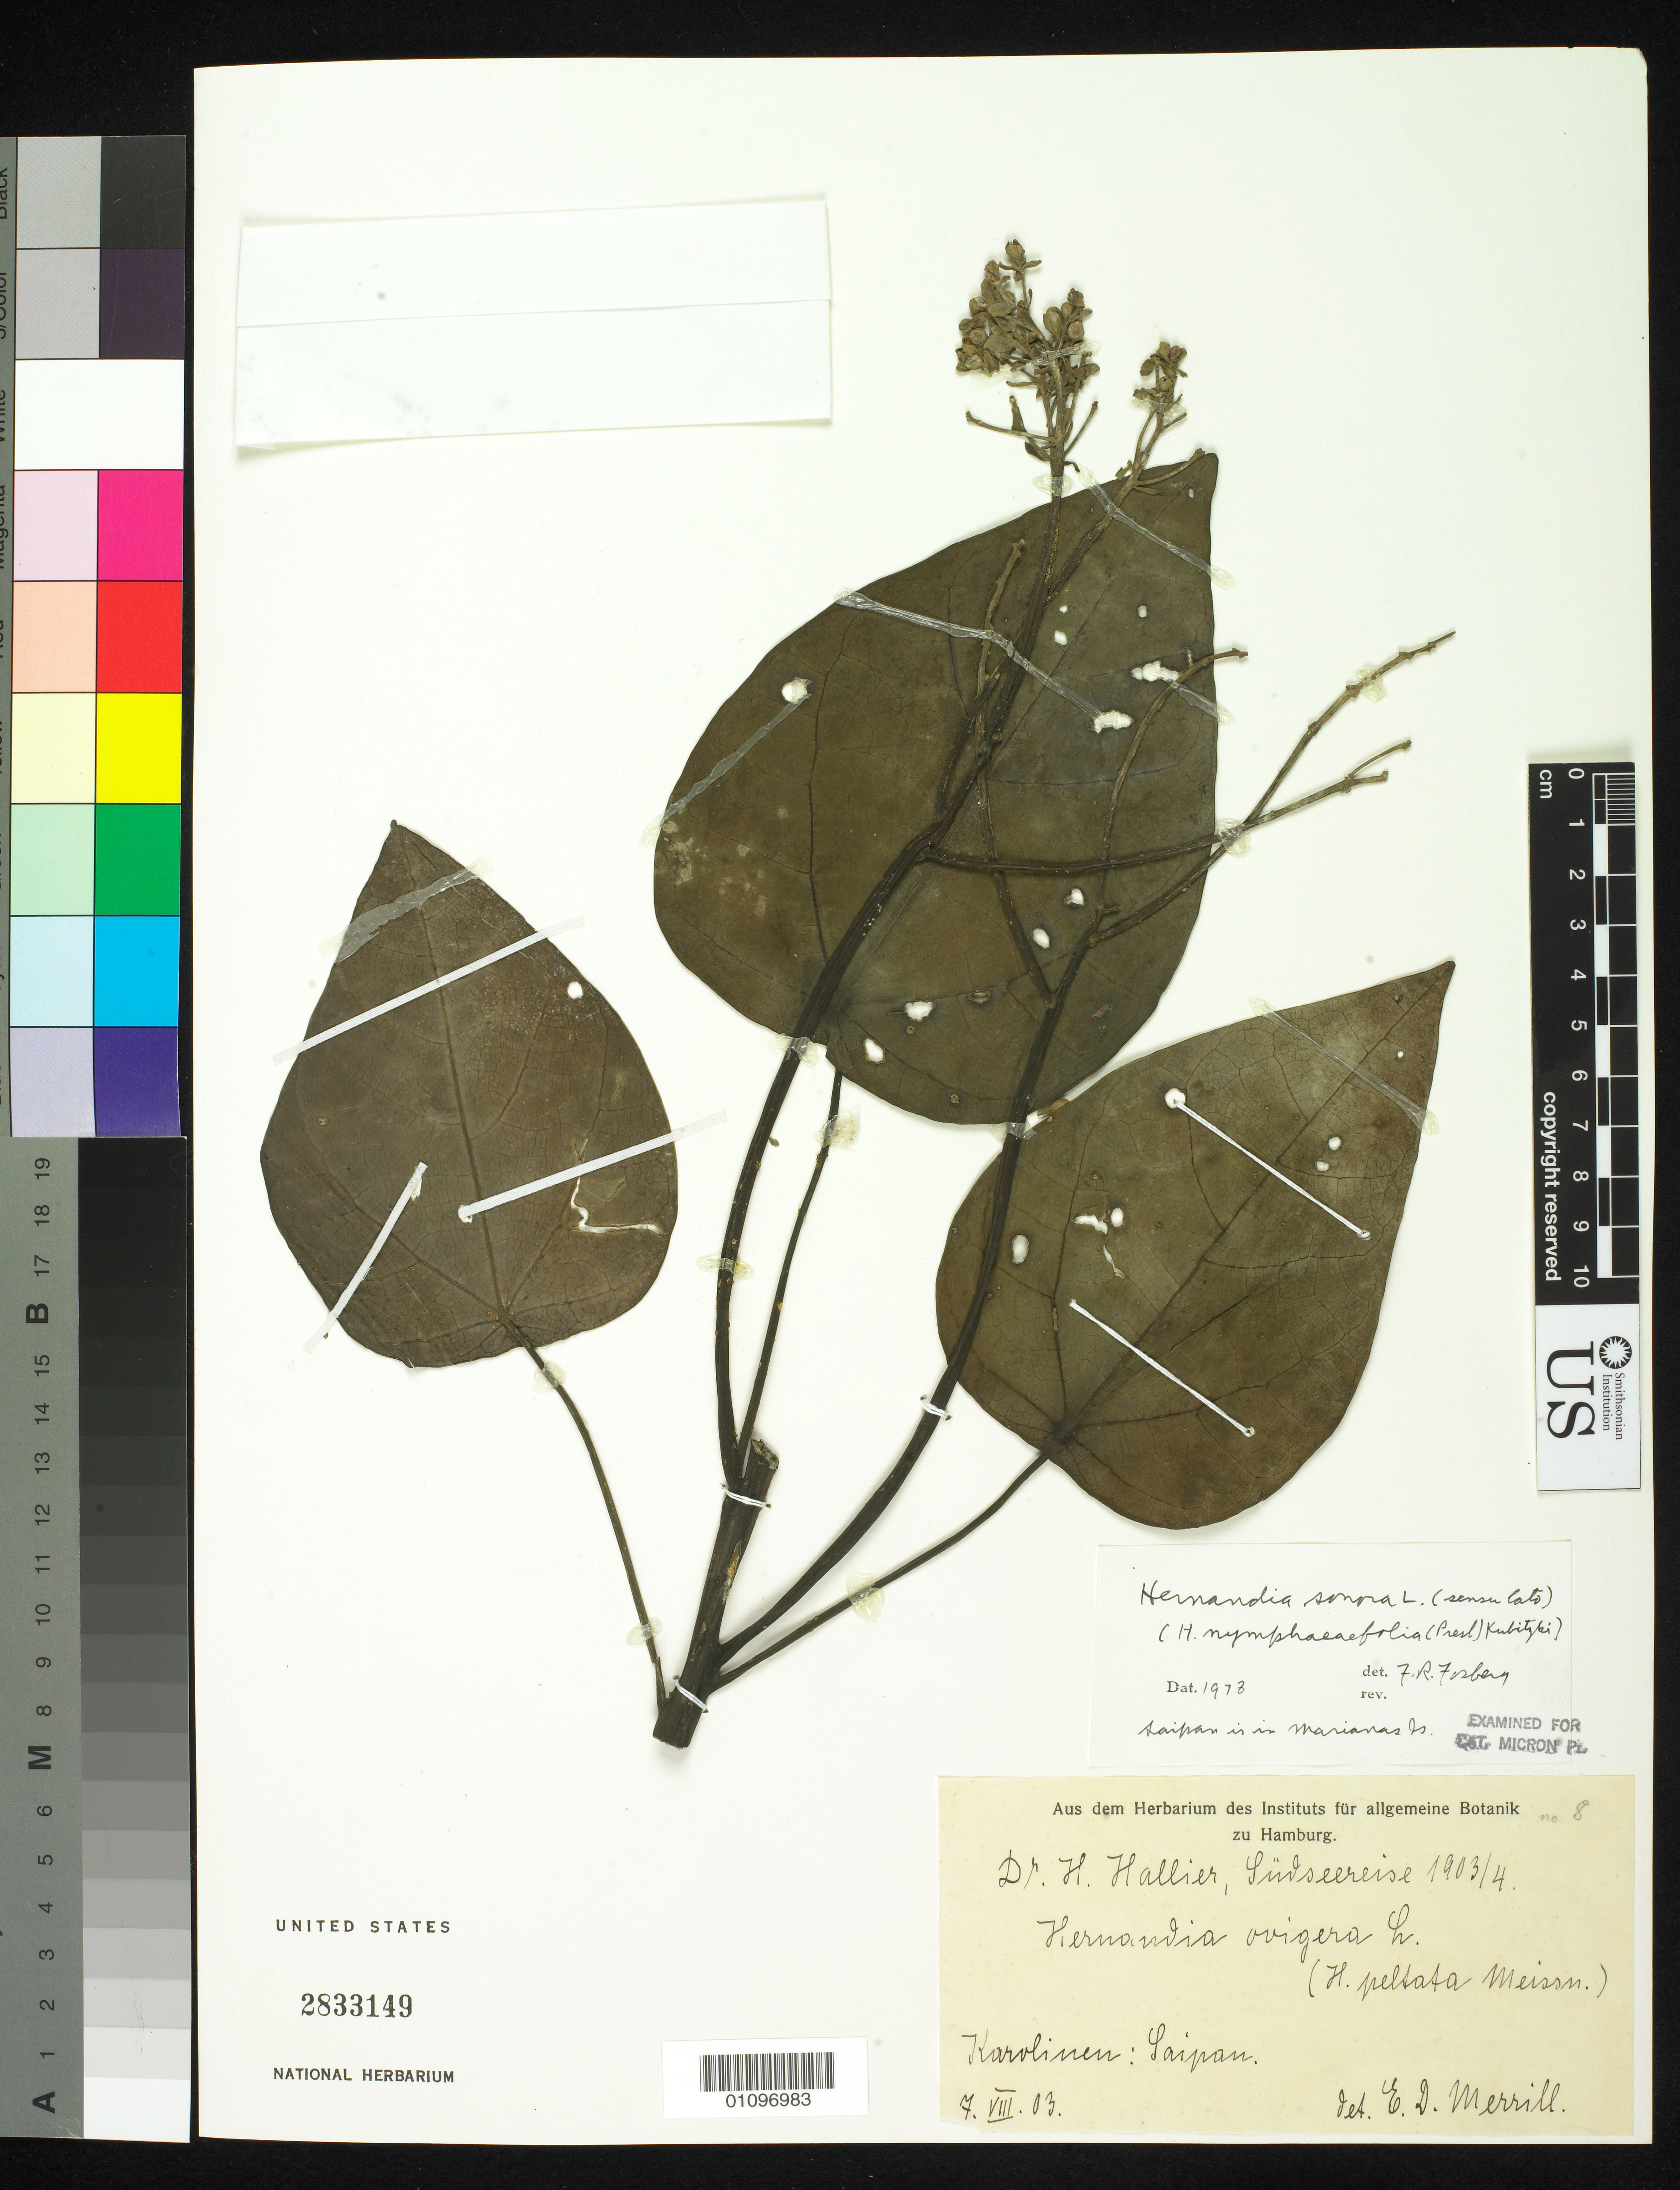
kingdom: Plantae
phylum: Tracheophyta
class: Magnoliopsida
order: Laurales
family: Hernandiaceae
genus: Hernandia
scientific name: Hernandia nymphaeifolia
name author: (C. Presl) Kubitzki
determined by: Strong, M. T., (US), Smithsonian Institution - National Museum of Natural History (UNITED STATES)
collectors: H. G. Hallier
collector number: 1904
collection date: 1903-08-07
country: Northern Mariana Islands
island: Saipan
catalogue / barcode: US 2833149